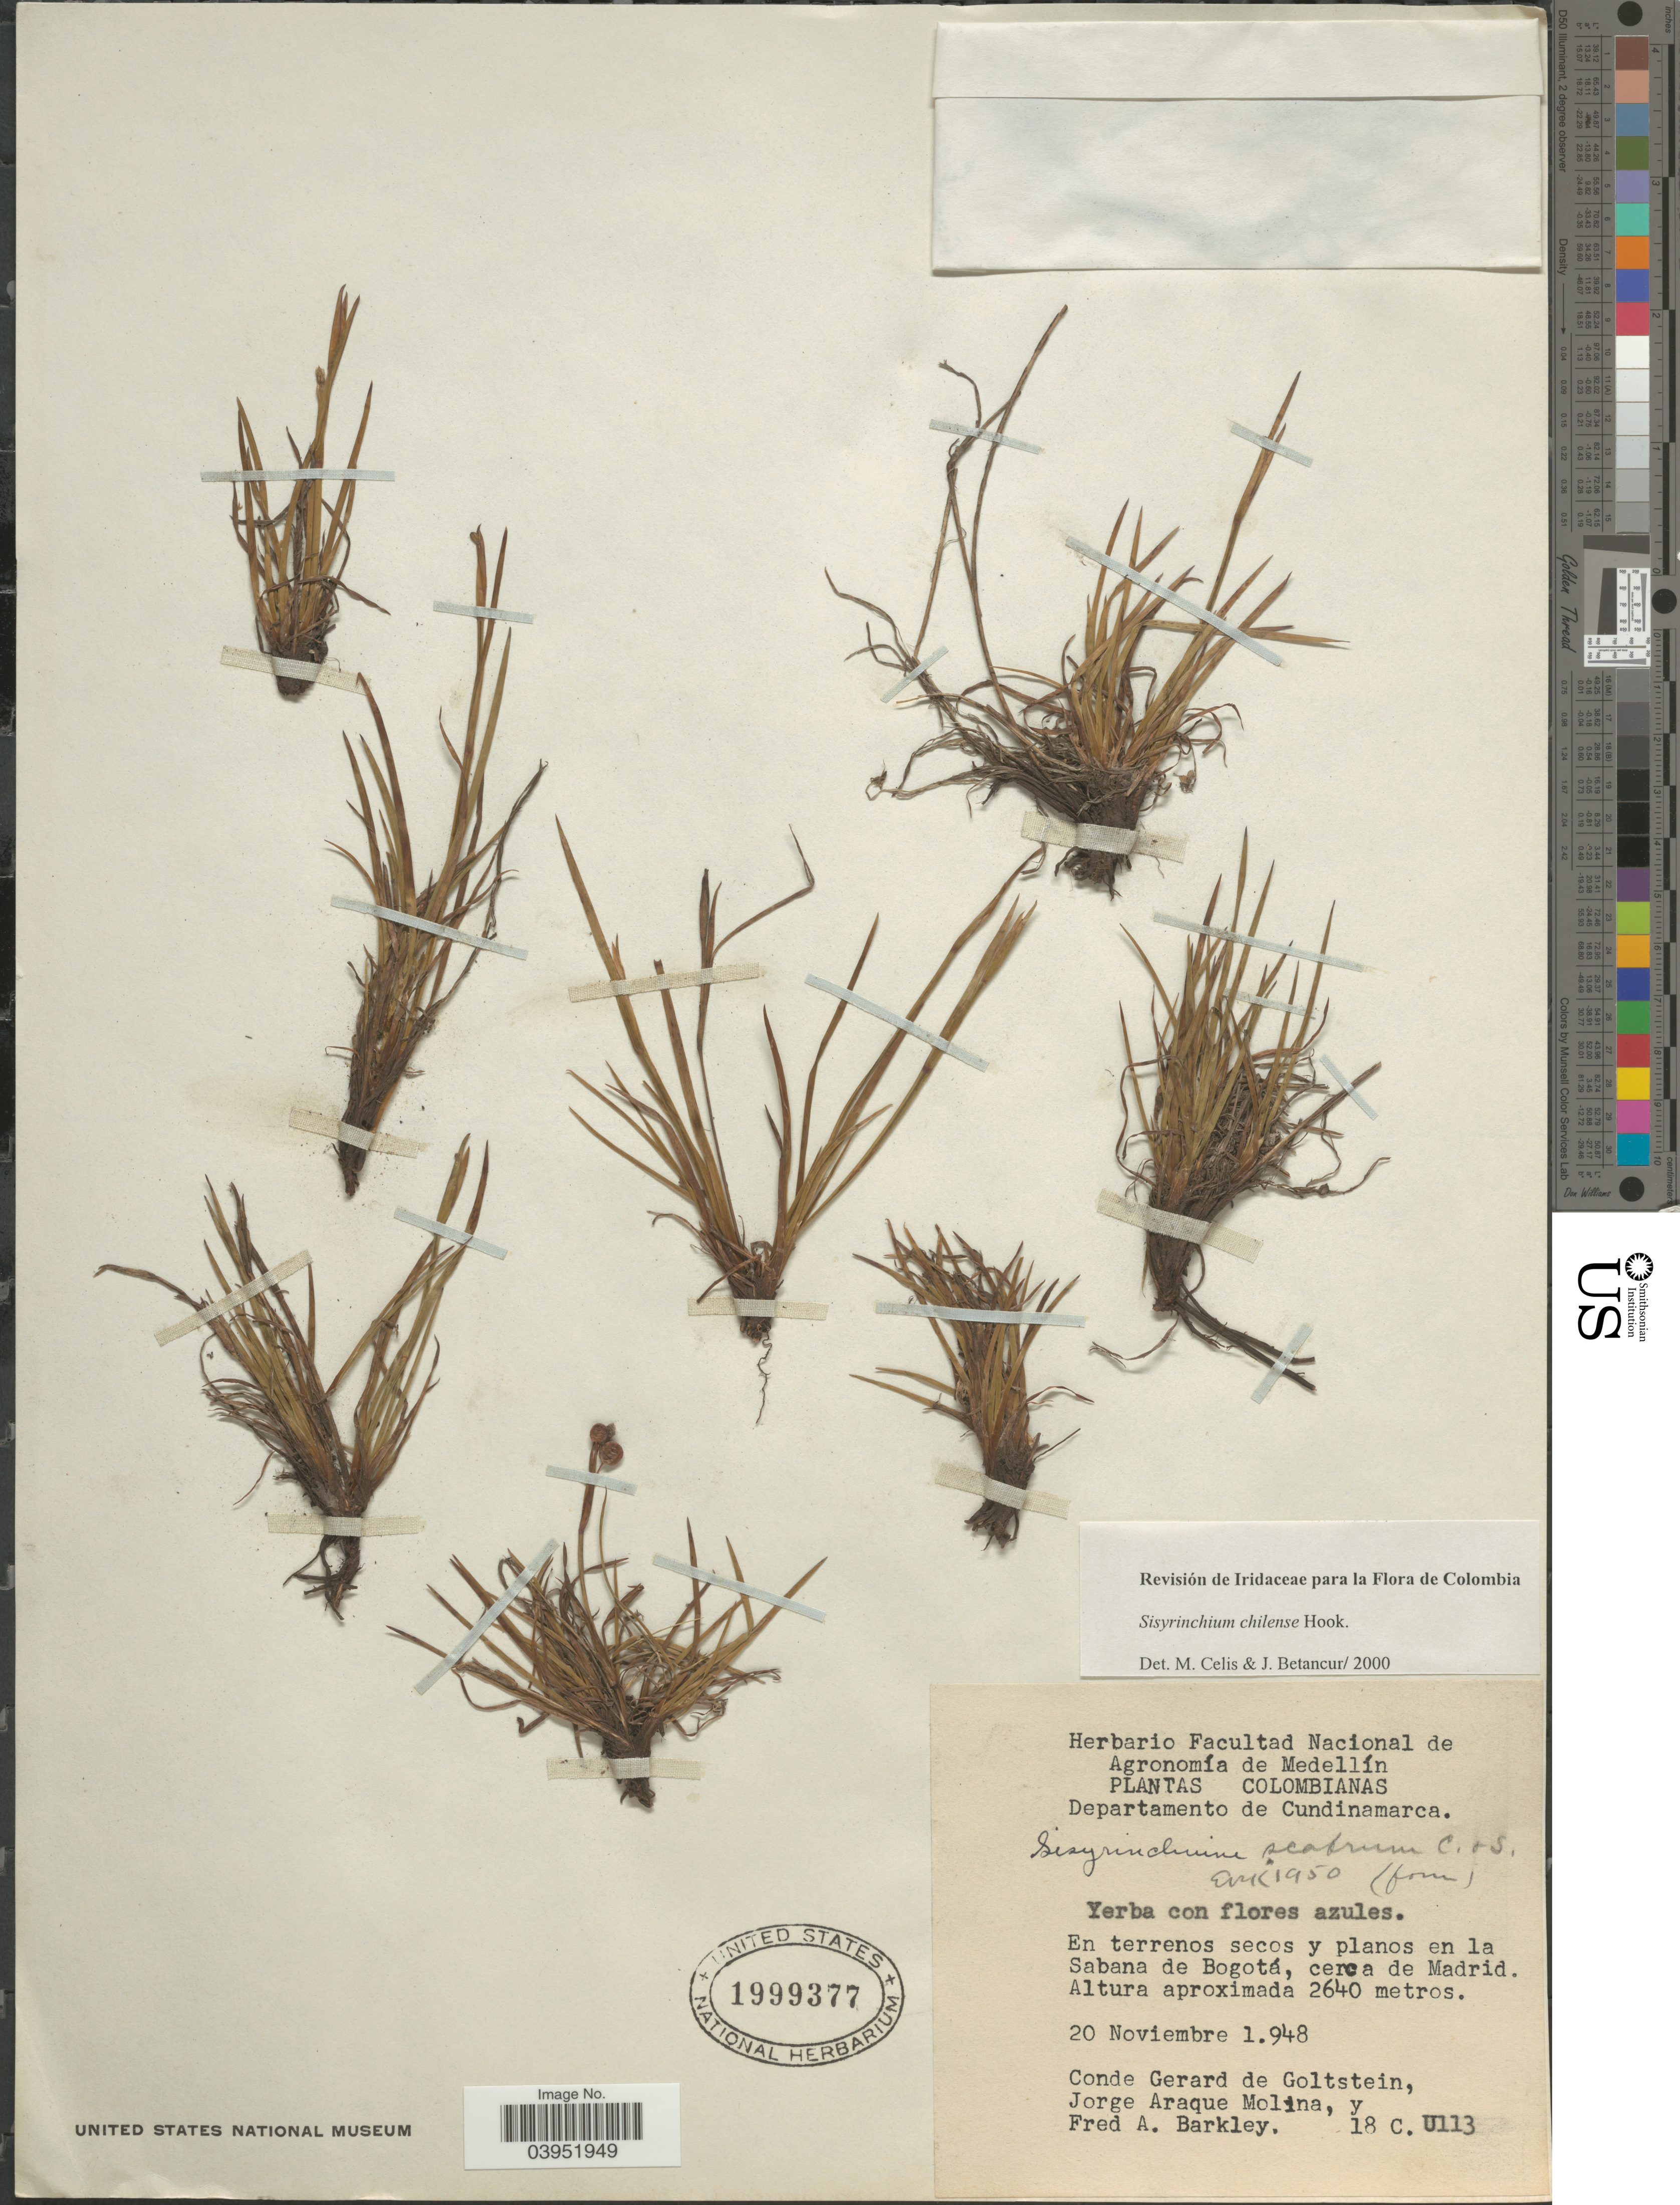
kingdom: Plantae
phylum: Tracheophyta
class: Liliopsida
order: Asparagales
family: Iridaceae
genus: Sisyrinchium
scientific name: Sisyrinchium chilense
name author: Hook.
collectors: C. Goltstein, J. Araque Molina & F. A. Barkley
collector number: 18C.U113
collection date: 1948-11-20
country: Colombia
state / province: Cundinamarca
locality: Departamento de Cundinamarca. En terrenos secos y planos en la Sabana de Bogotá, cerca de Madrid.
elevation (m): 2640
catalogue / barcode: US 1999377